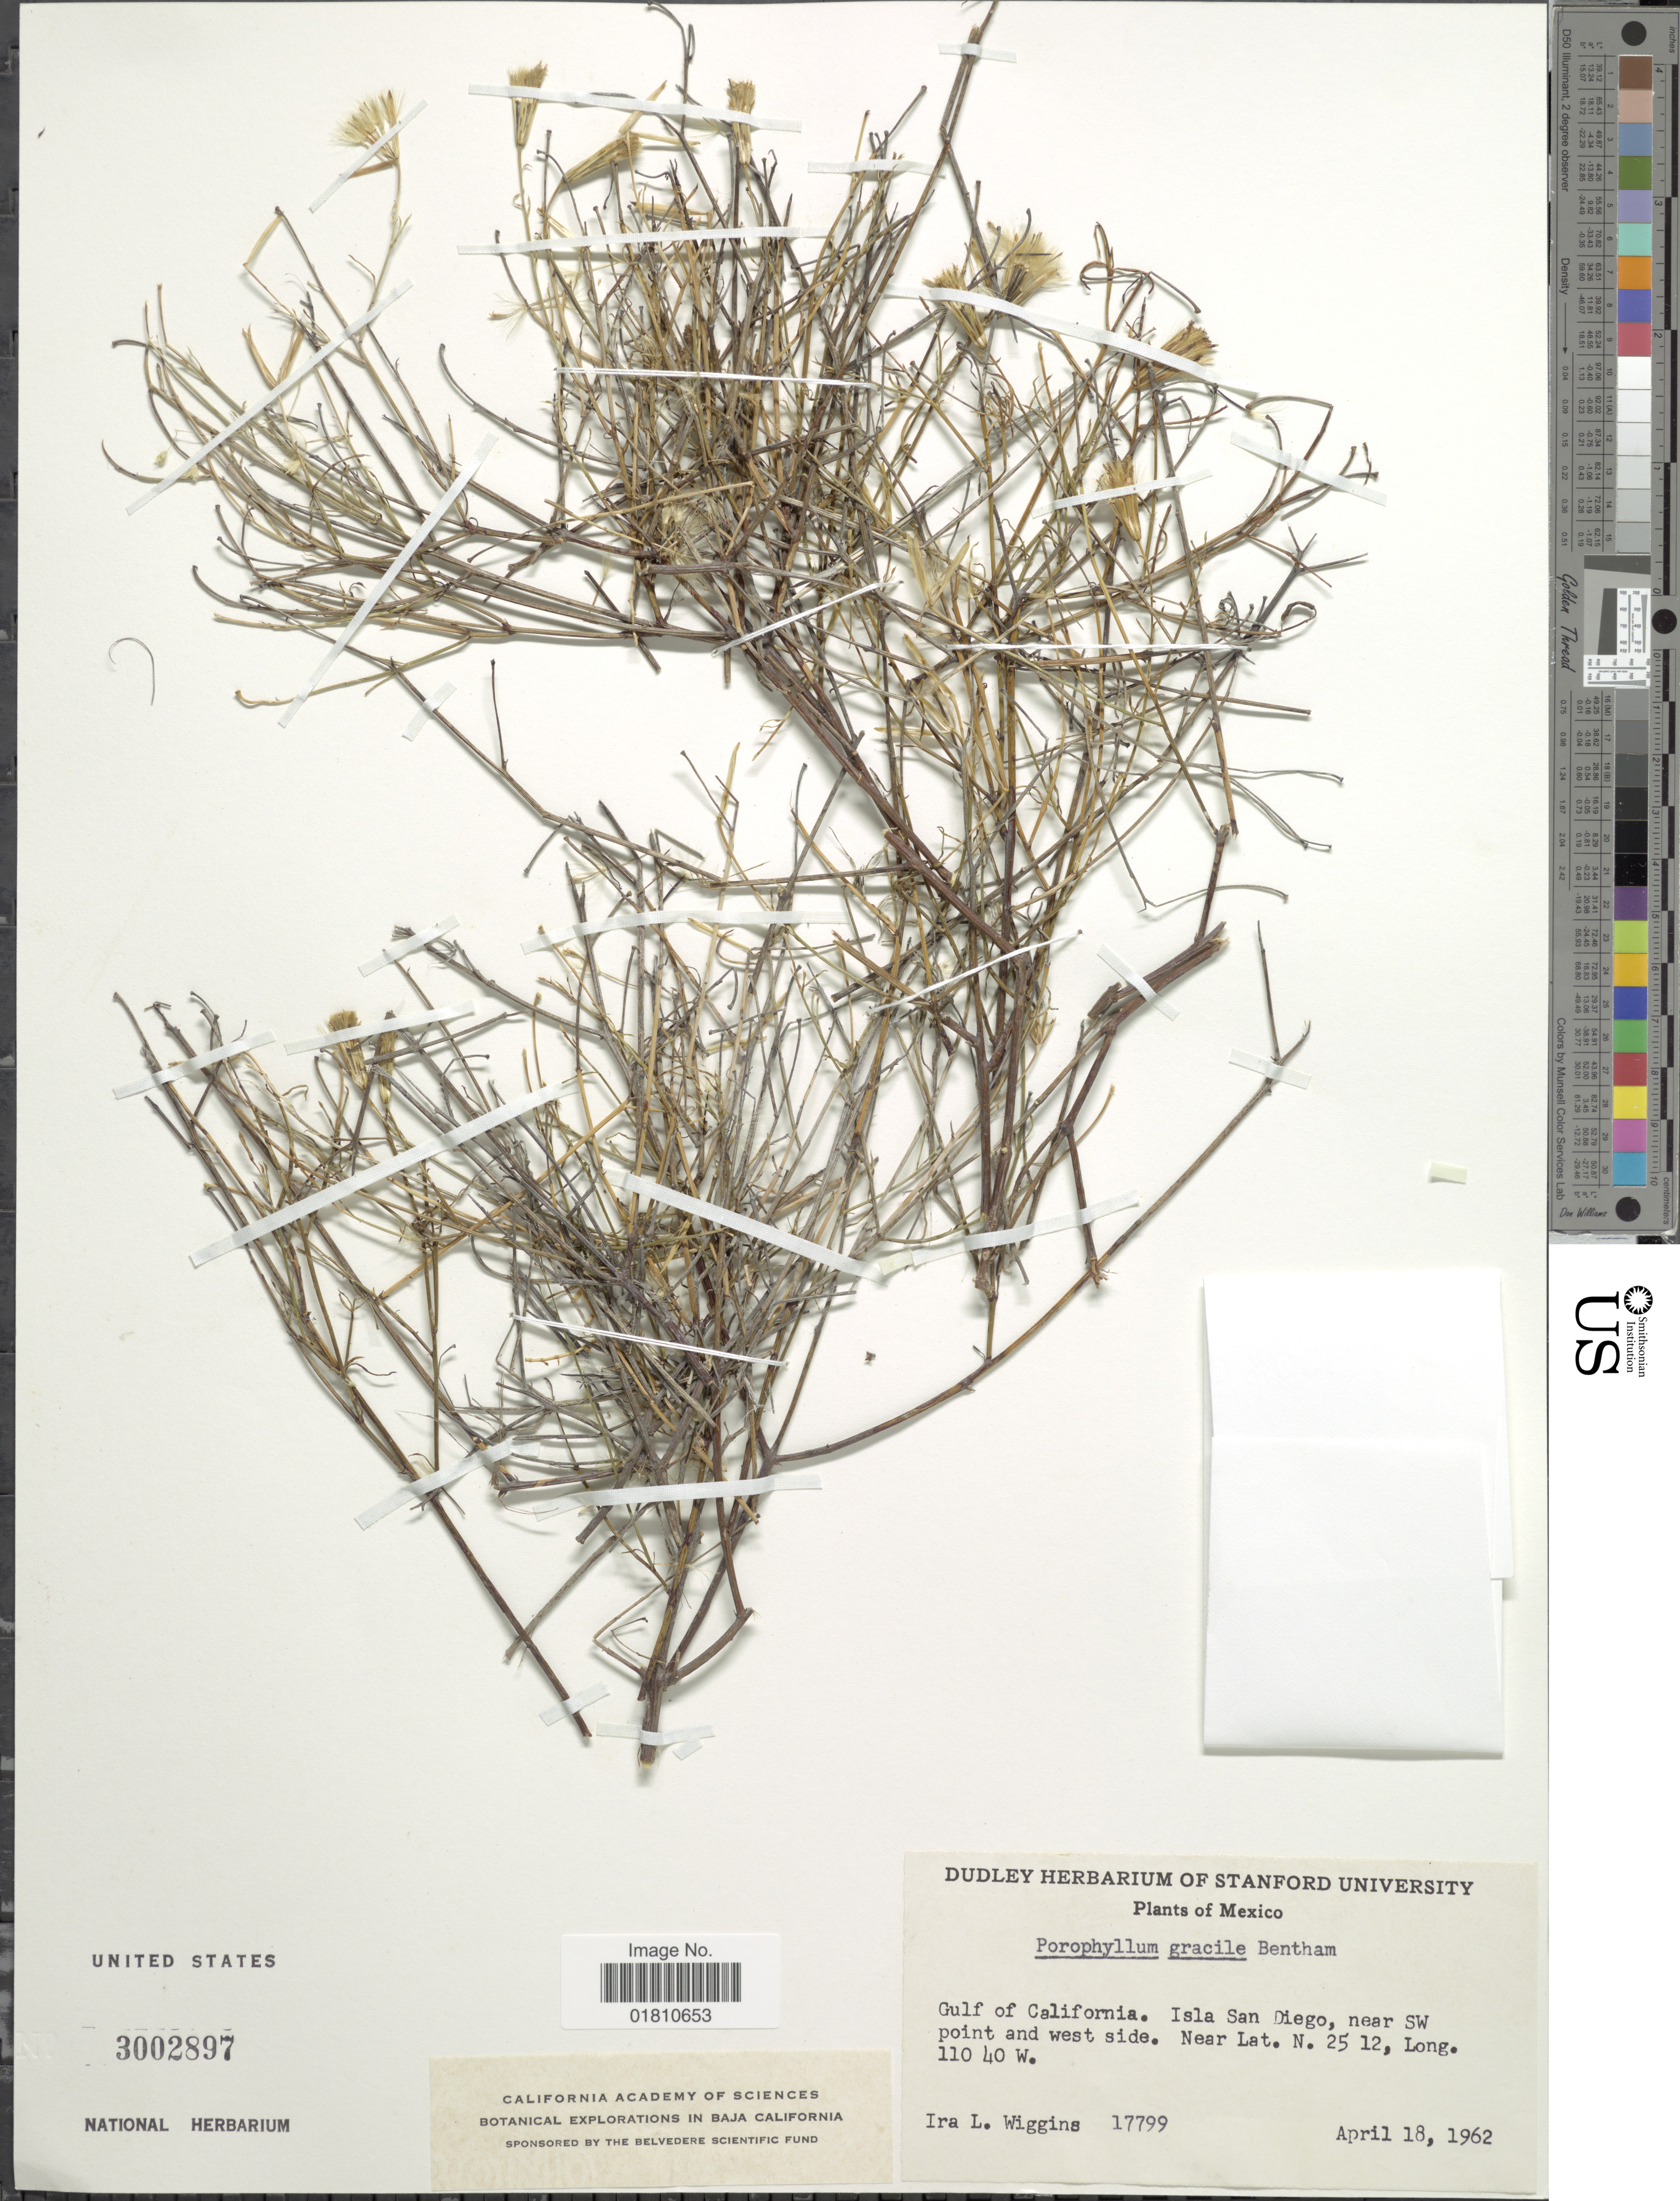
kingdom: Plantae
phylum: Tracheophyta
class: Magnoliopsida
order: Asterales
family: Asteraceae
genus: Porophyllum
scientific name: Porophyllum gracile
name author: Benth.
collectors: I. L. Wiggins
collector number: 17799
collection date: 1962-04-18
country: Mexico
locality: Gulf of California, Isla San Diego, near SW point and west side.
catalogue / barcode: US 3002897